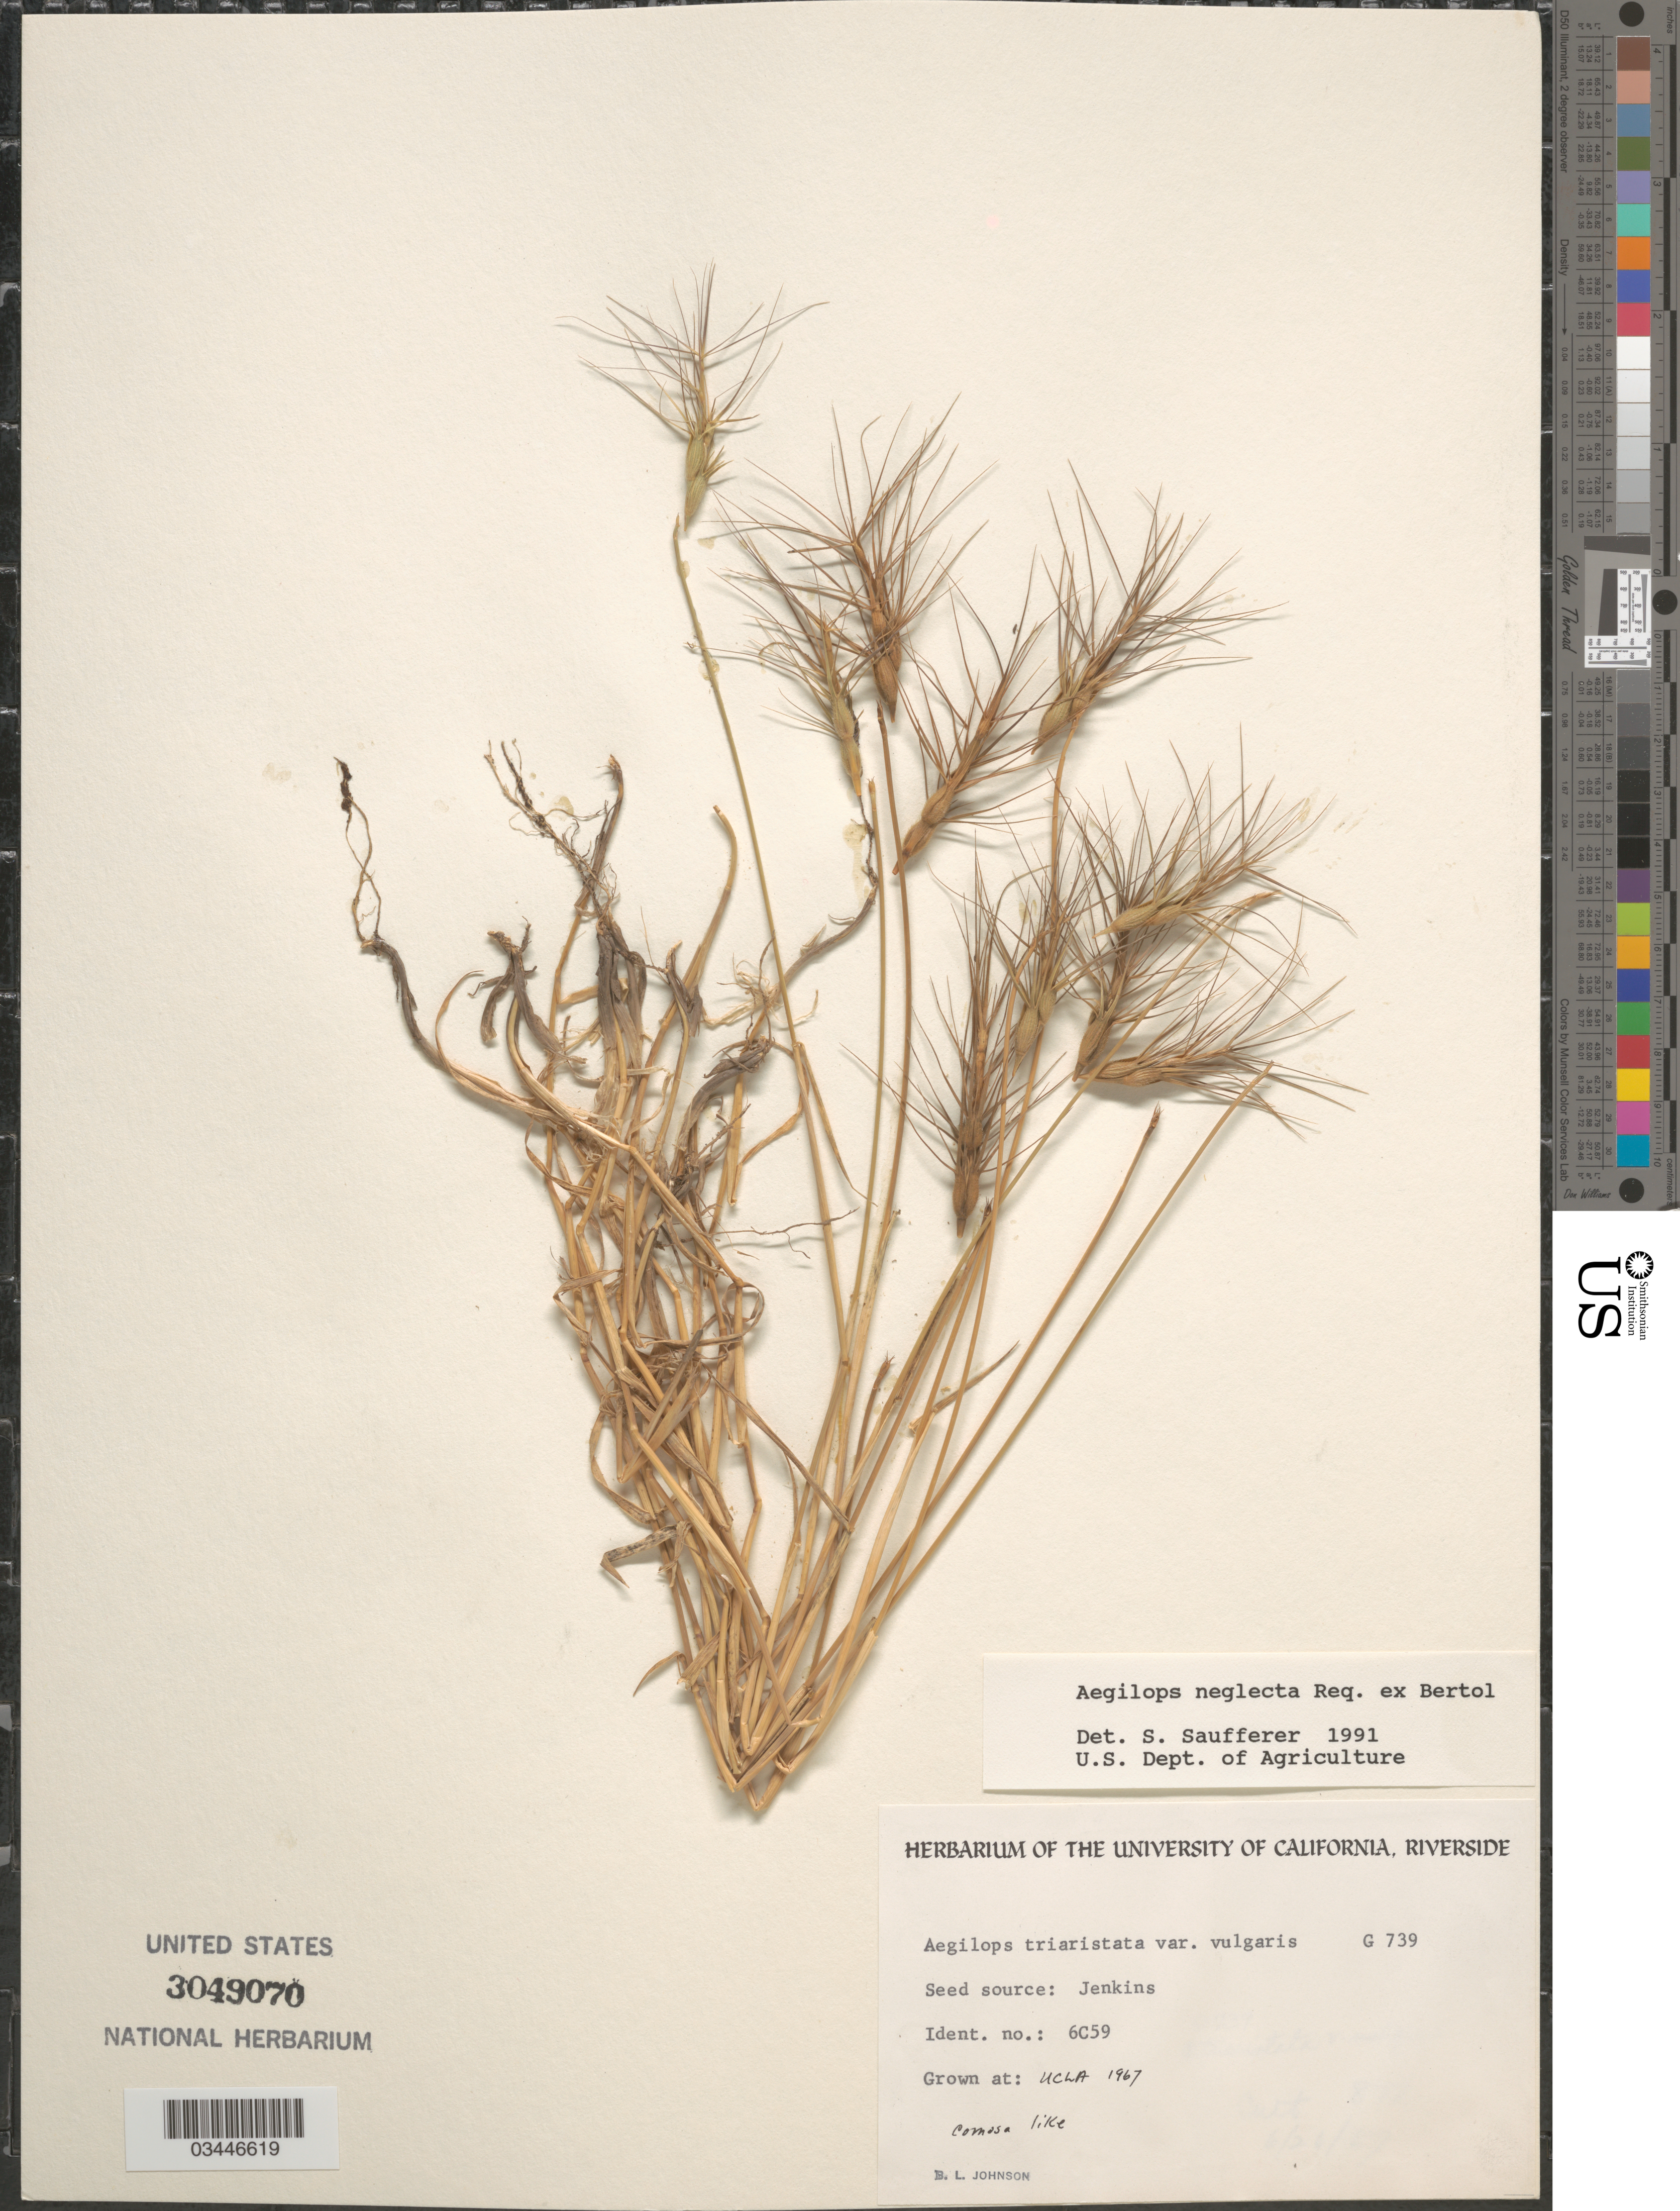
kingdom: Plantae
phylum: Tracheophyta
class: Liliopsida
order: Poales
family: Poaceae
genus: Aegilops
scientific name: Aegilops neglecta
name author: Req. ex Bertol.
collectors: B. Johnson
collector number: G739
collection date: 1967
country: United States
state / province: California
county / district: Los Angeles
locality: UCLA.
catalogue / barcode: US 3049070